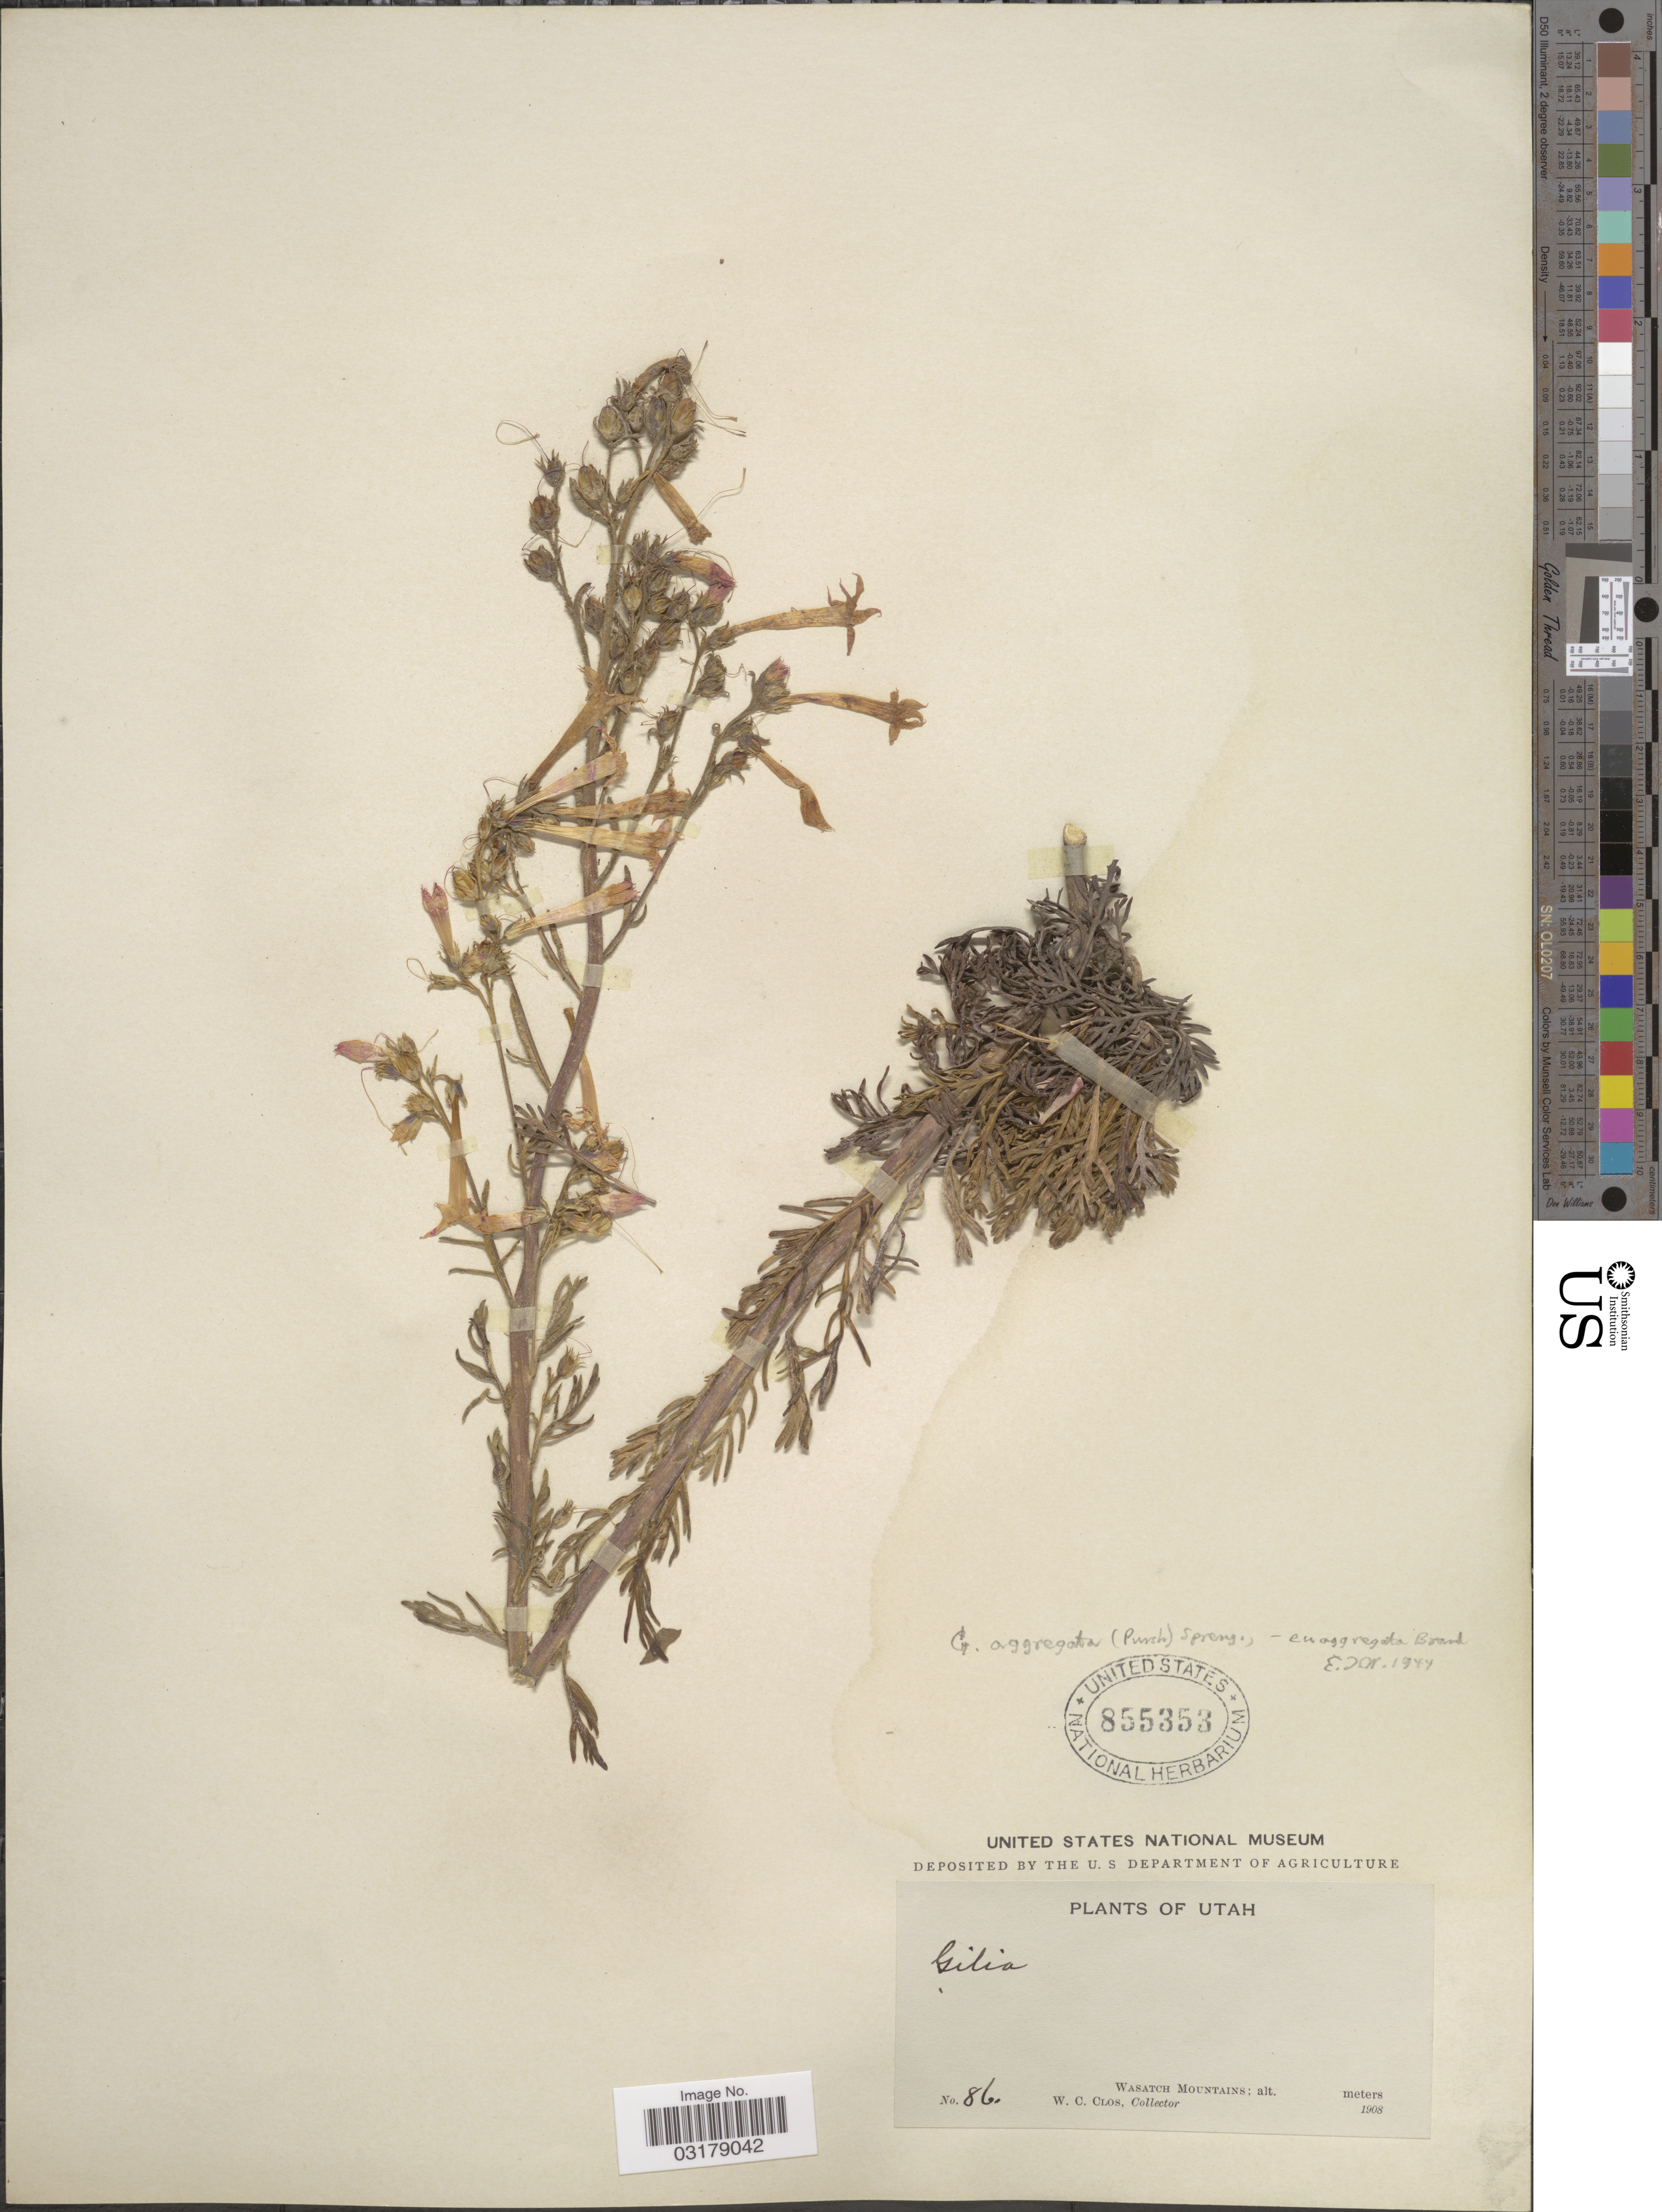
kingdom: Plantae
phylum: Tracheophyta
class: Magnoliopsida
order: Ericales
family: Polemoniaceae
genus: Ipomopsis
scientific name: Ipomopsis aggregata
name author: (Pursh) V.E. Grant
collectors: W. C. Clos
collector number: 86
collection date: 1908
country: United States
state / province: Utah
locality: Wasatch Mountains.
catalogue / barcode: US 855353